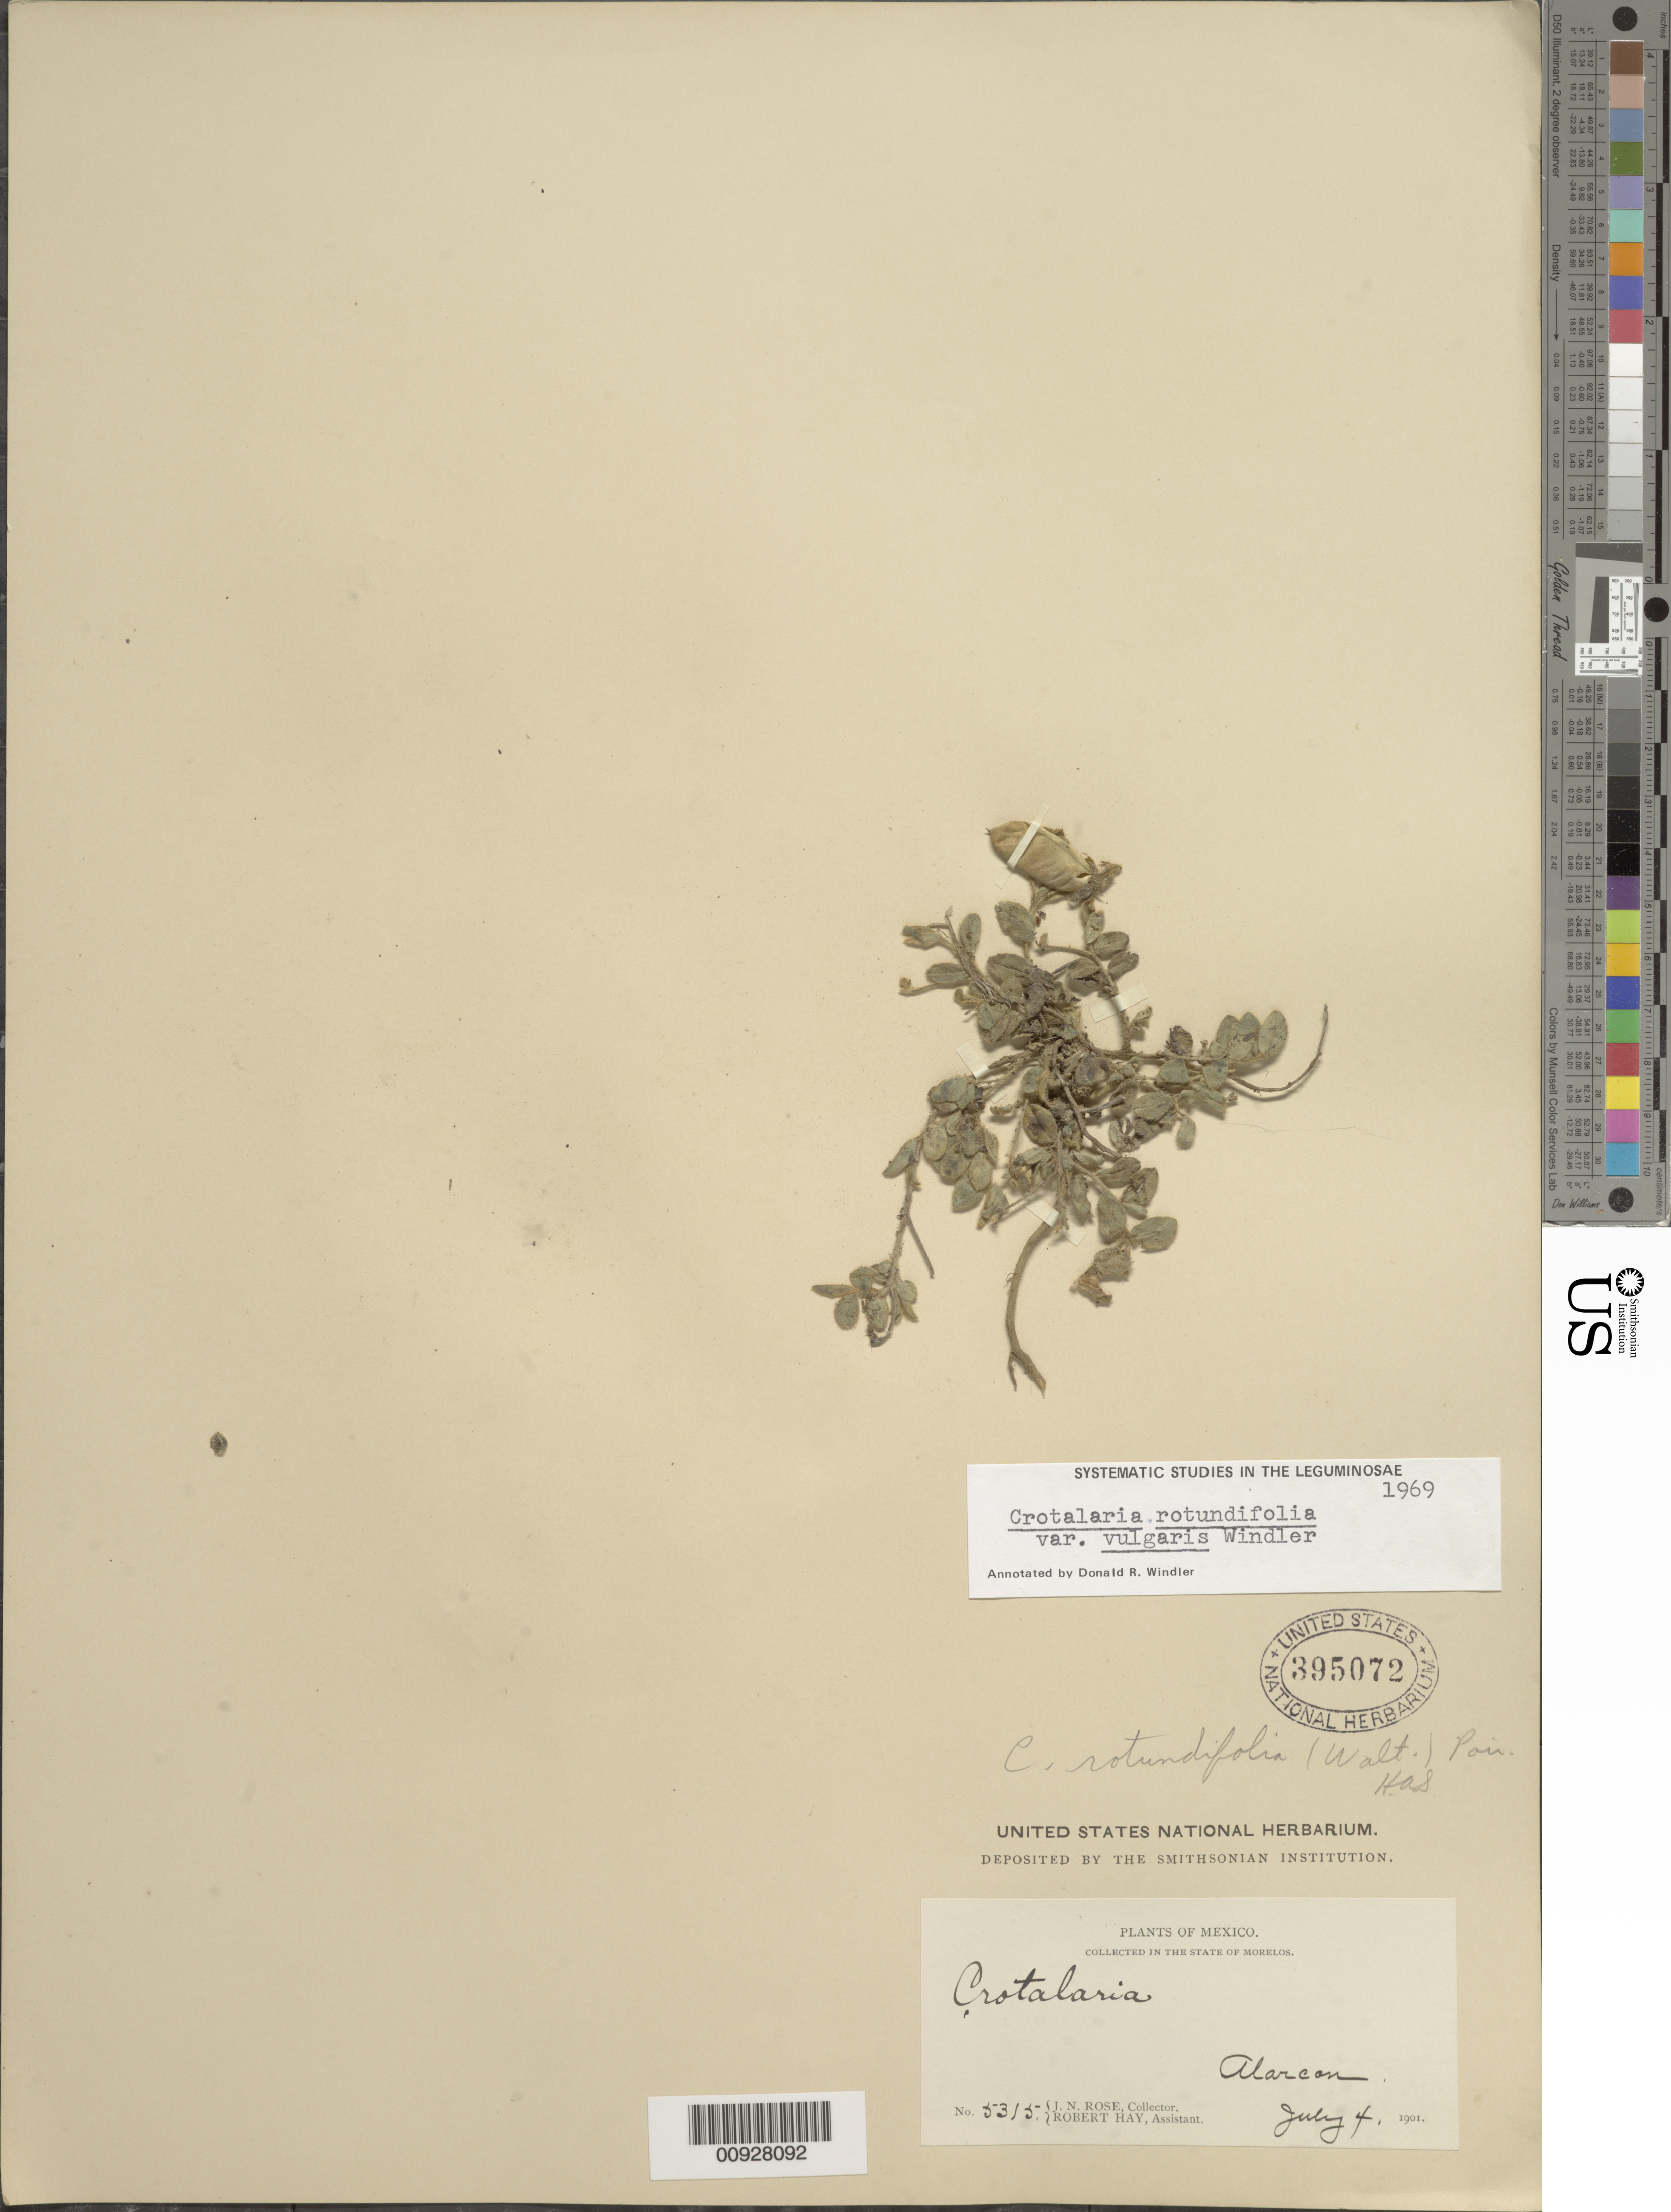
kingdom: Plantae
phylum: Tracheophyta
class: Magnoliopsida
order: Fabales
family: Fabaceae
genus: Crotalaria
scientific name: Crotalaria rotundifolia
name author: Walter ex J.F. Gmel.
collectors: J. N. Rose & R. Hay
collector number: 5315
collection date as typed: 04 Jul 1901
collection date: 1901-07-04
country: Mexico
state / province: Morelos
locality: Alarcon in the State of Morelos.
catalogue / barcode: US 395072